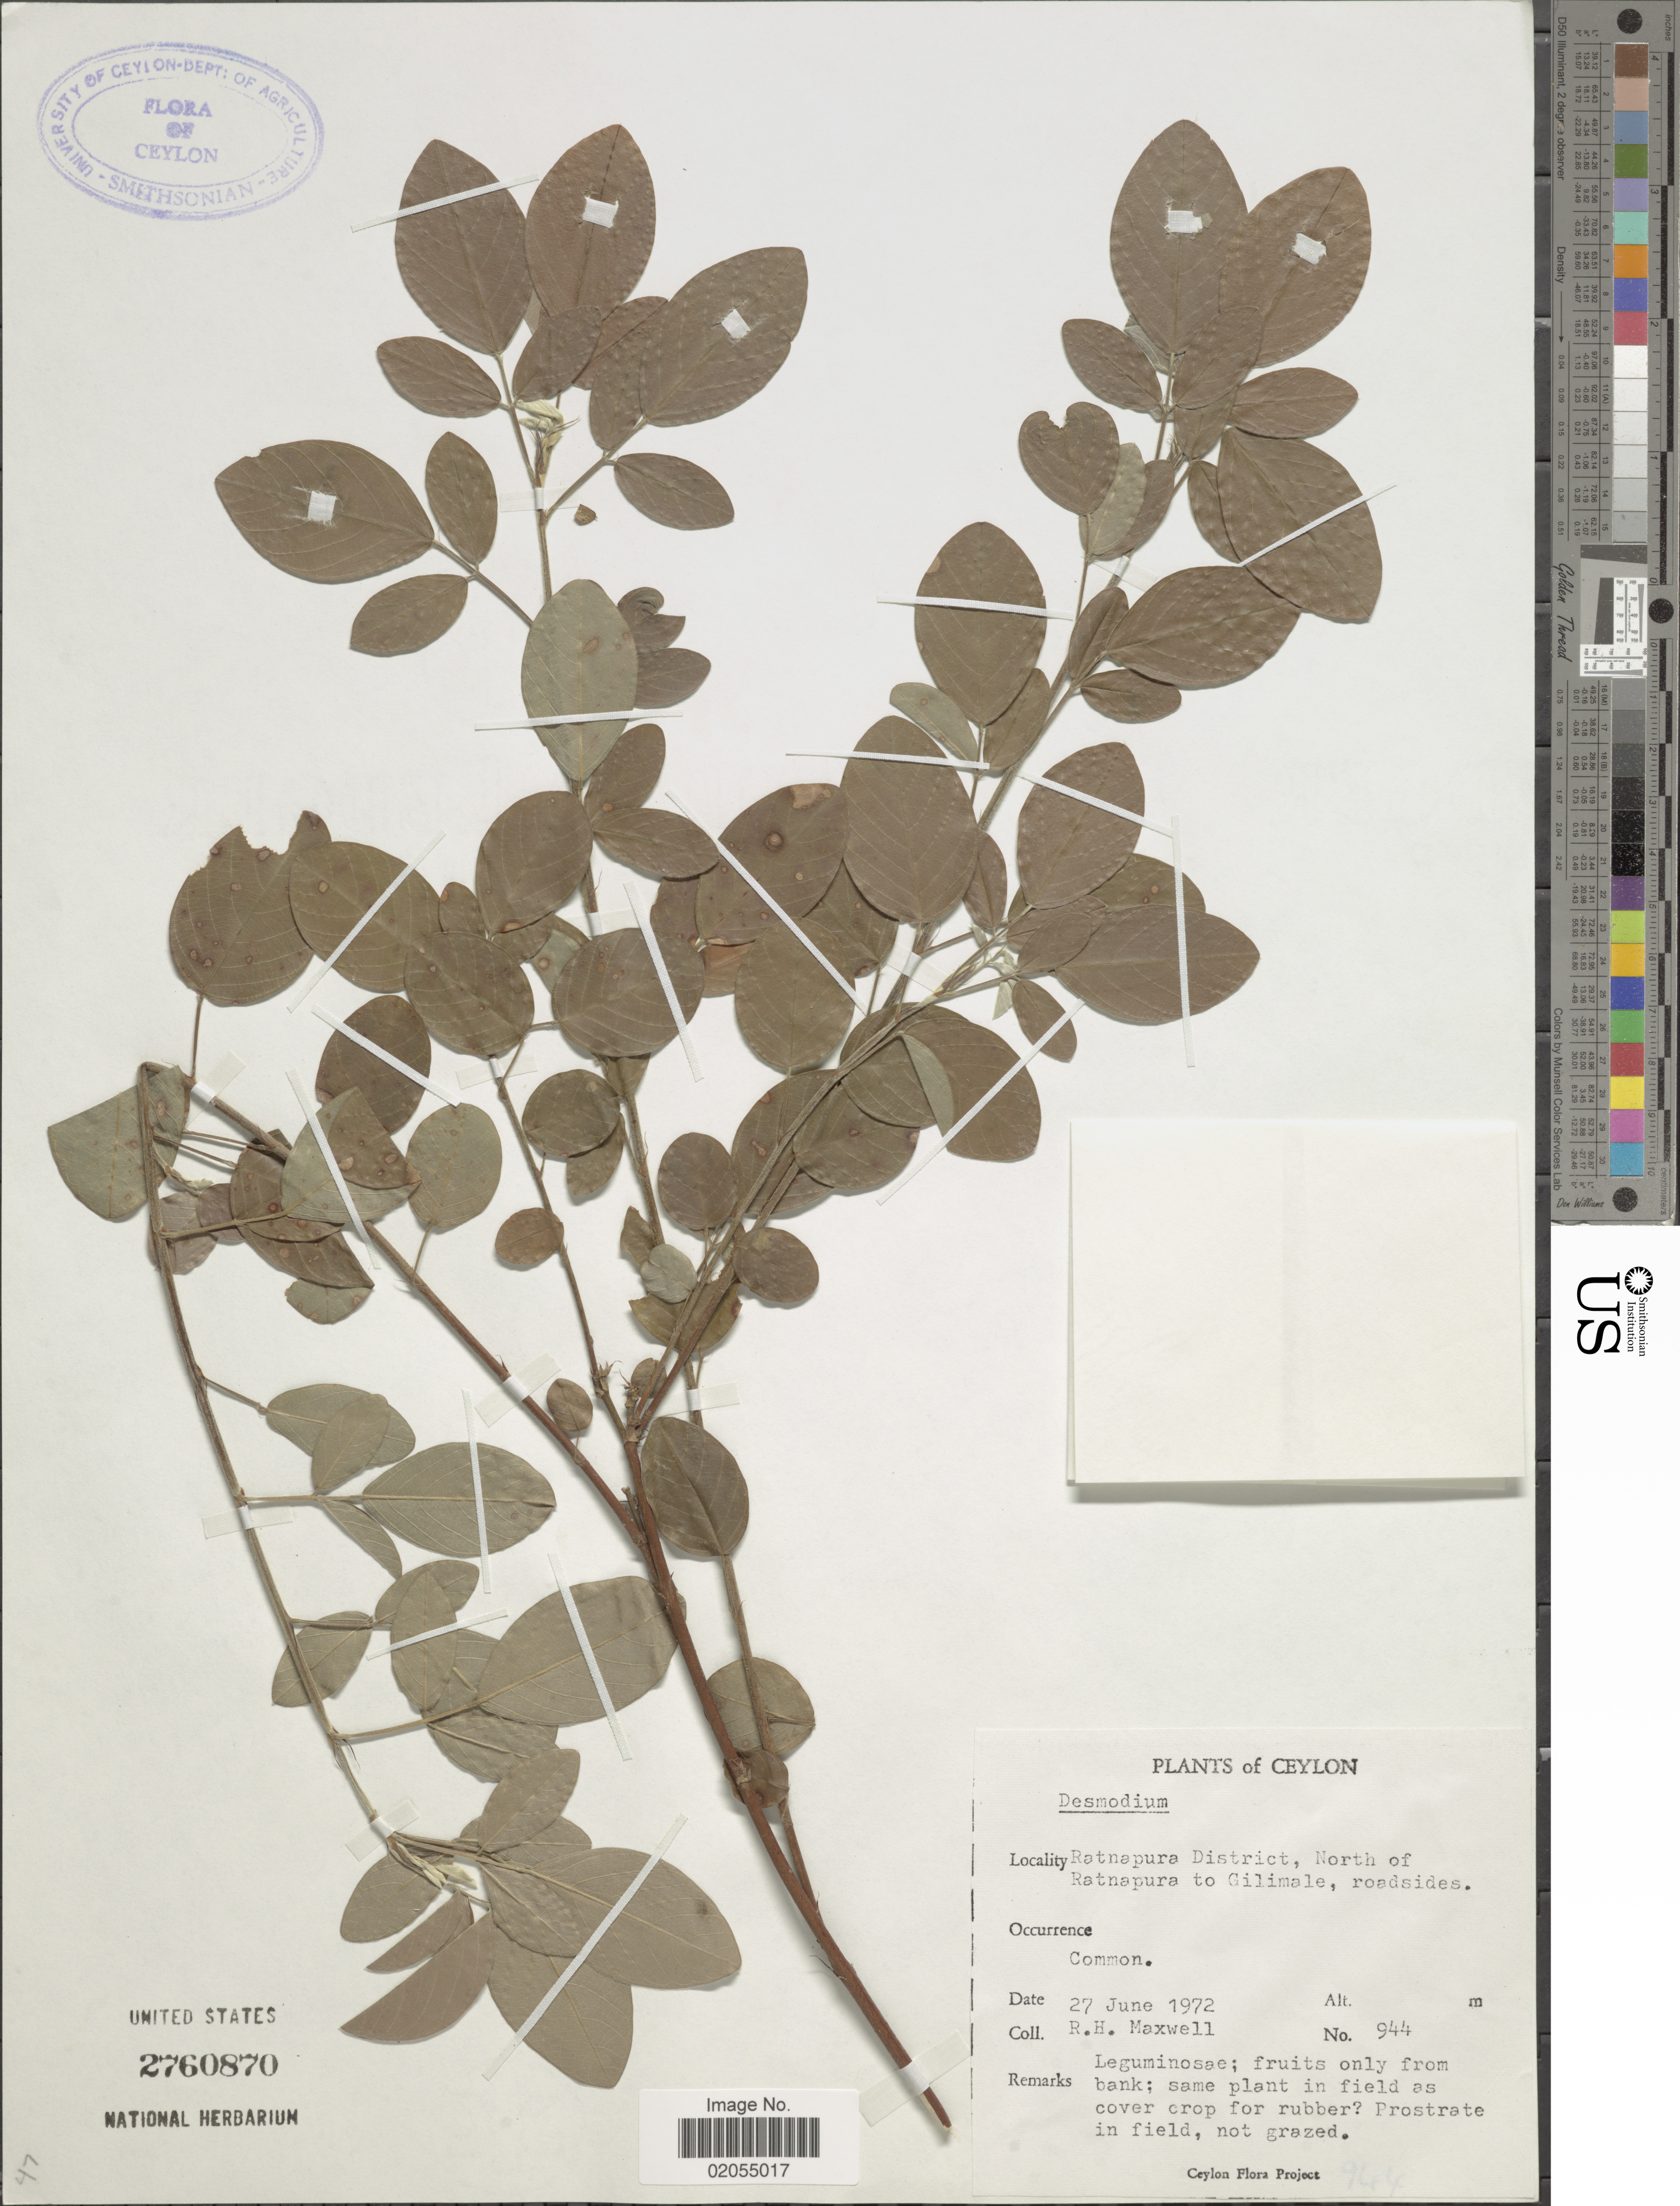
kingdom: Plantae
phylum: Tracheophyta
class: Magnoliopsida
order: Fabales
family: Fabaceae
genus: Desmodium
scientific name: Desmodium sp.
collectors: R. Maxwell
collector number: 944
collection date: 1972-06-27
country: Sri Lanka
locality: Ceylon. Ratnapura District, North of ratnapura to Gilimale, roadsides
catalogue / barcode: US 2760870